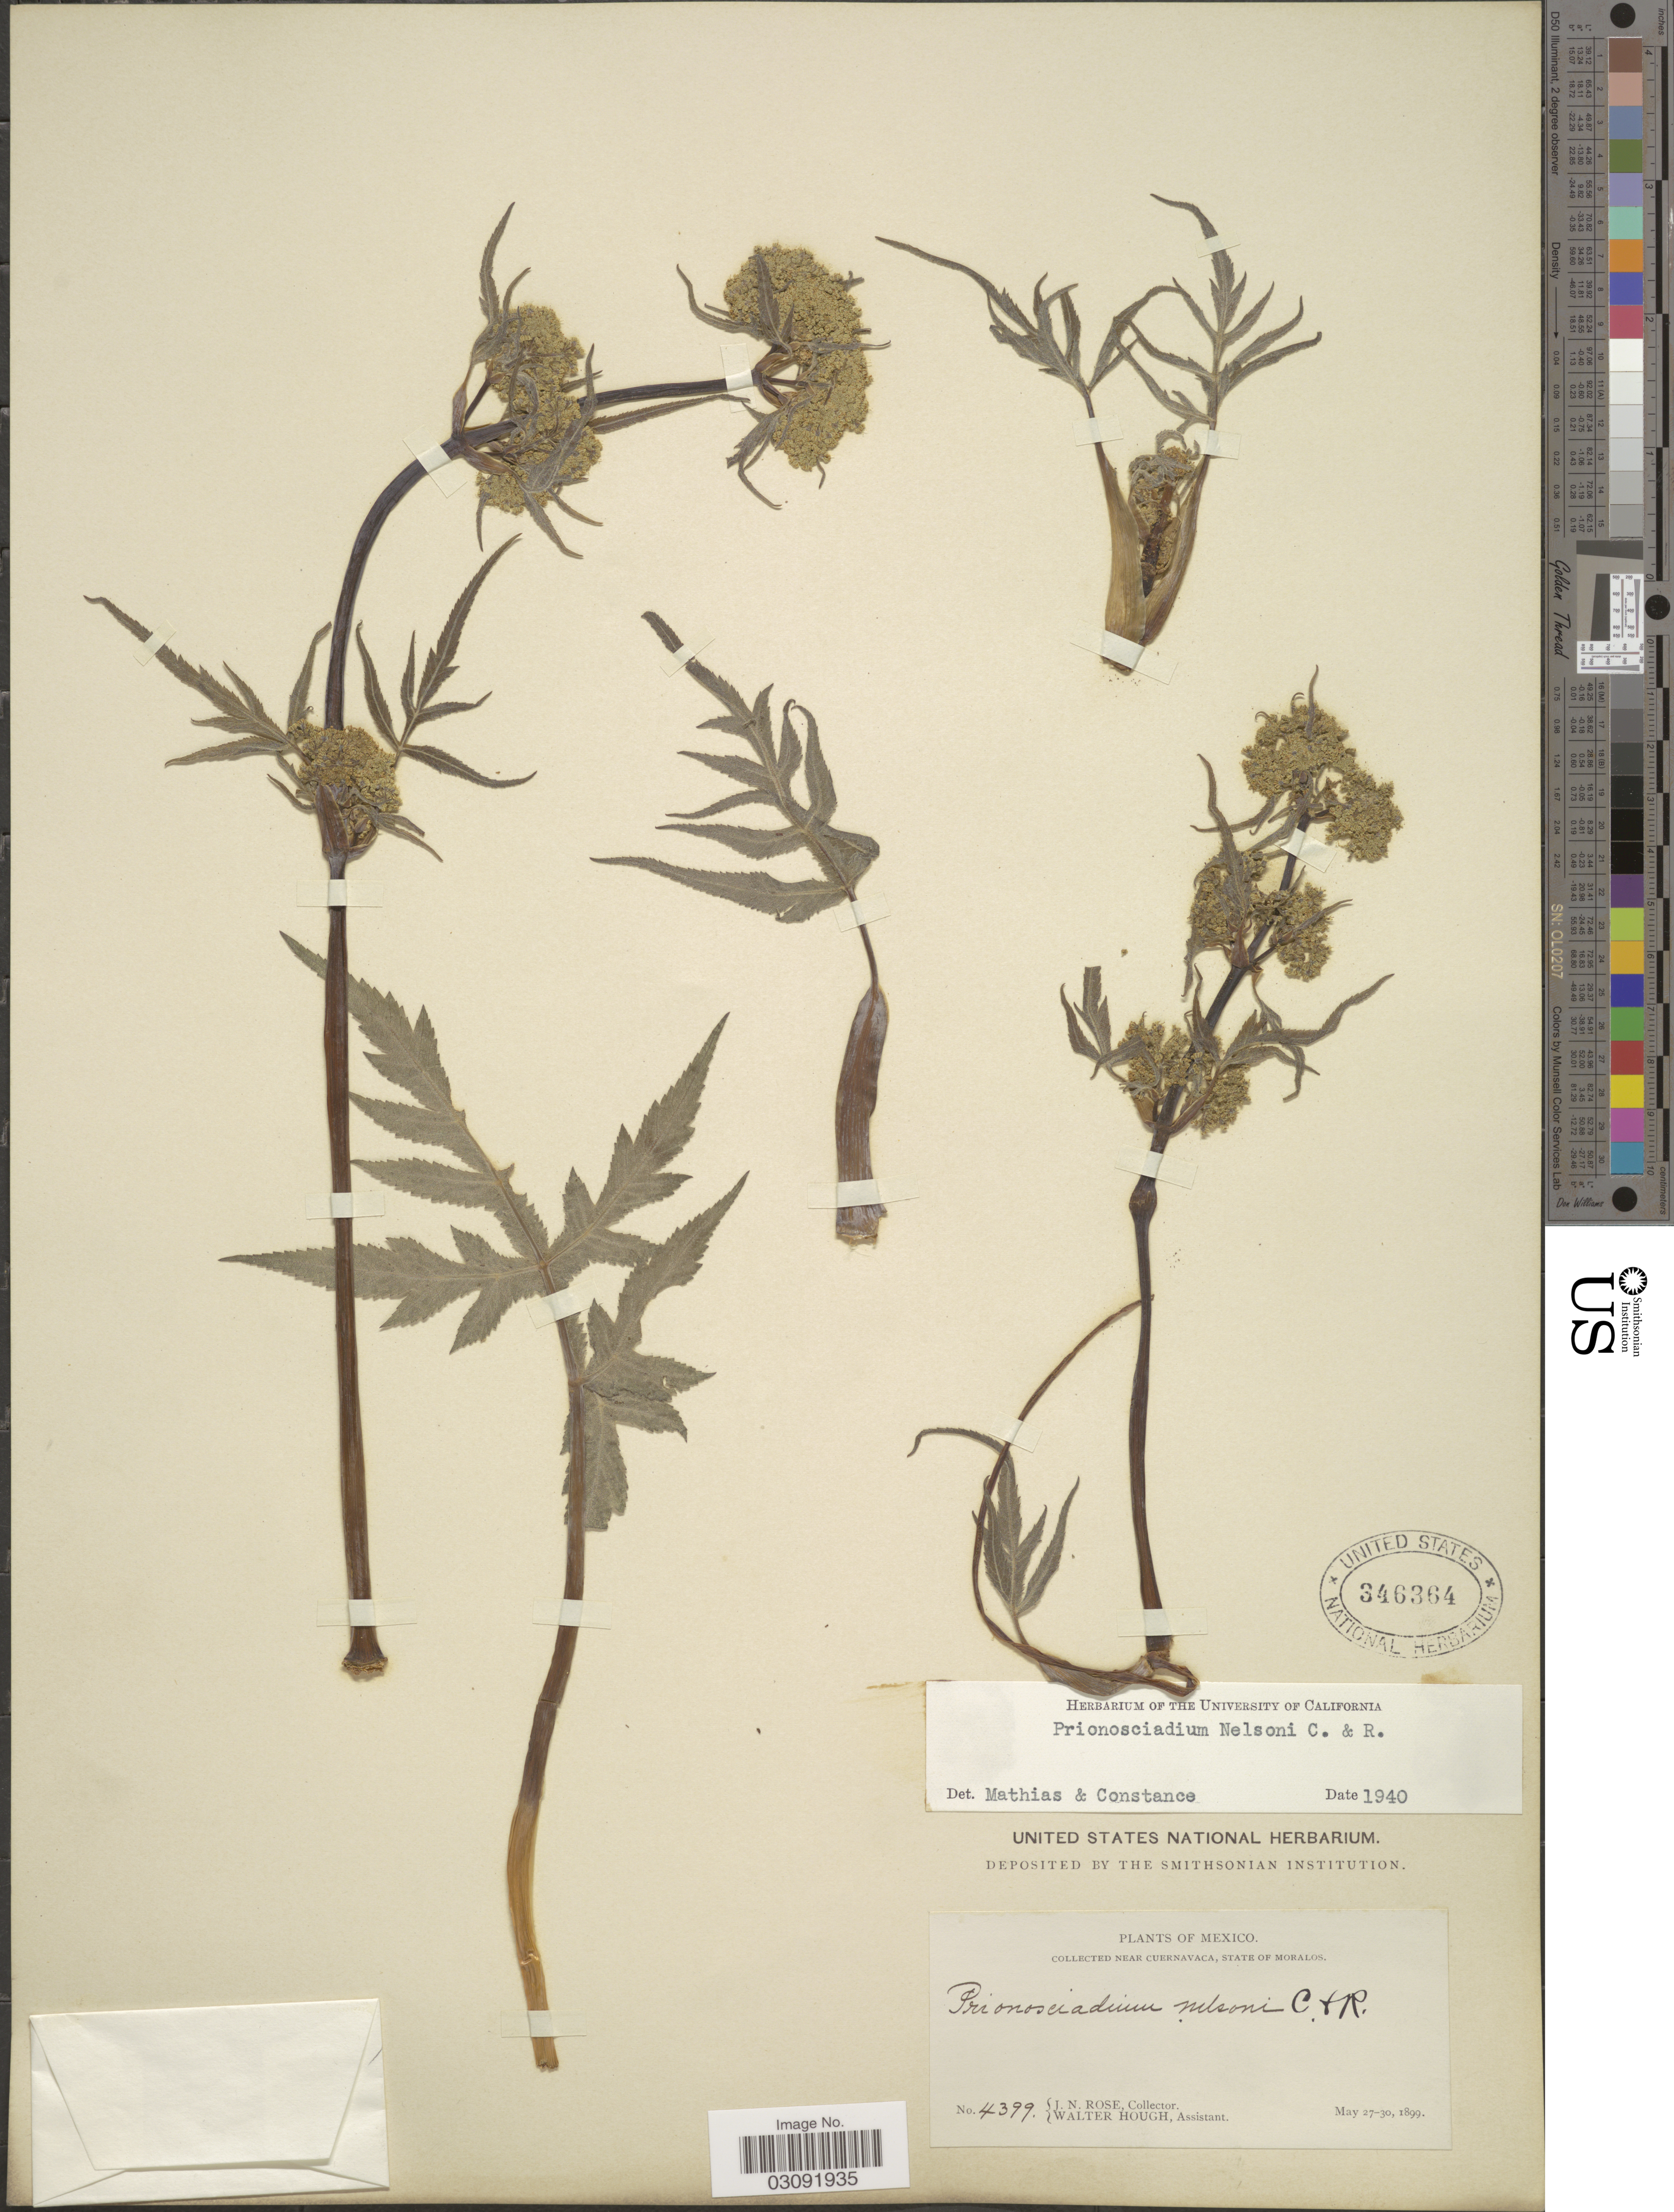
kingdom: Plantae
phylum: Tracheophyta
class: Magnoliopsida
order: Apiales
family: Apiaceae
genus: Prionosciadium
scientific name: Prionosciadium nelsonii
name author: J.M. Coult. & Rose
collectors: J. N. Rose & W. Hough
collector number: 4399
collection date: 1899-05-27/1899-05-30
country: Mexico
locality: Near Cuernavaca, state of Moralos.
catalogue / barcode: US 346364